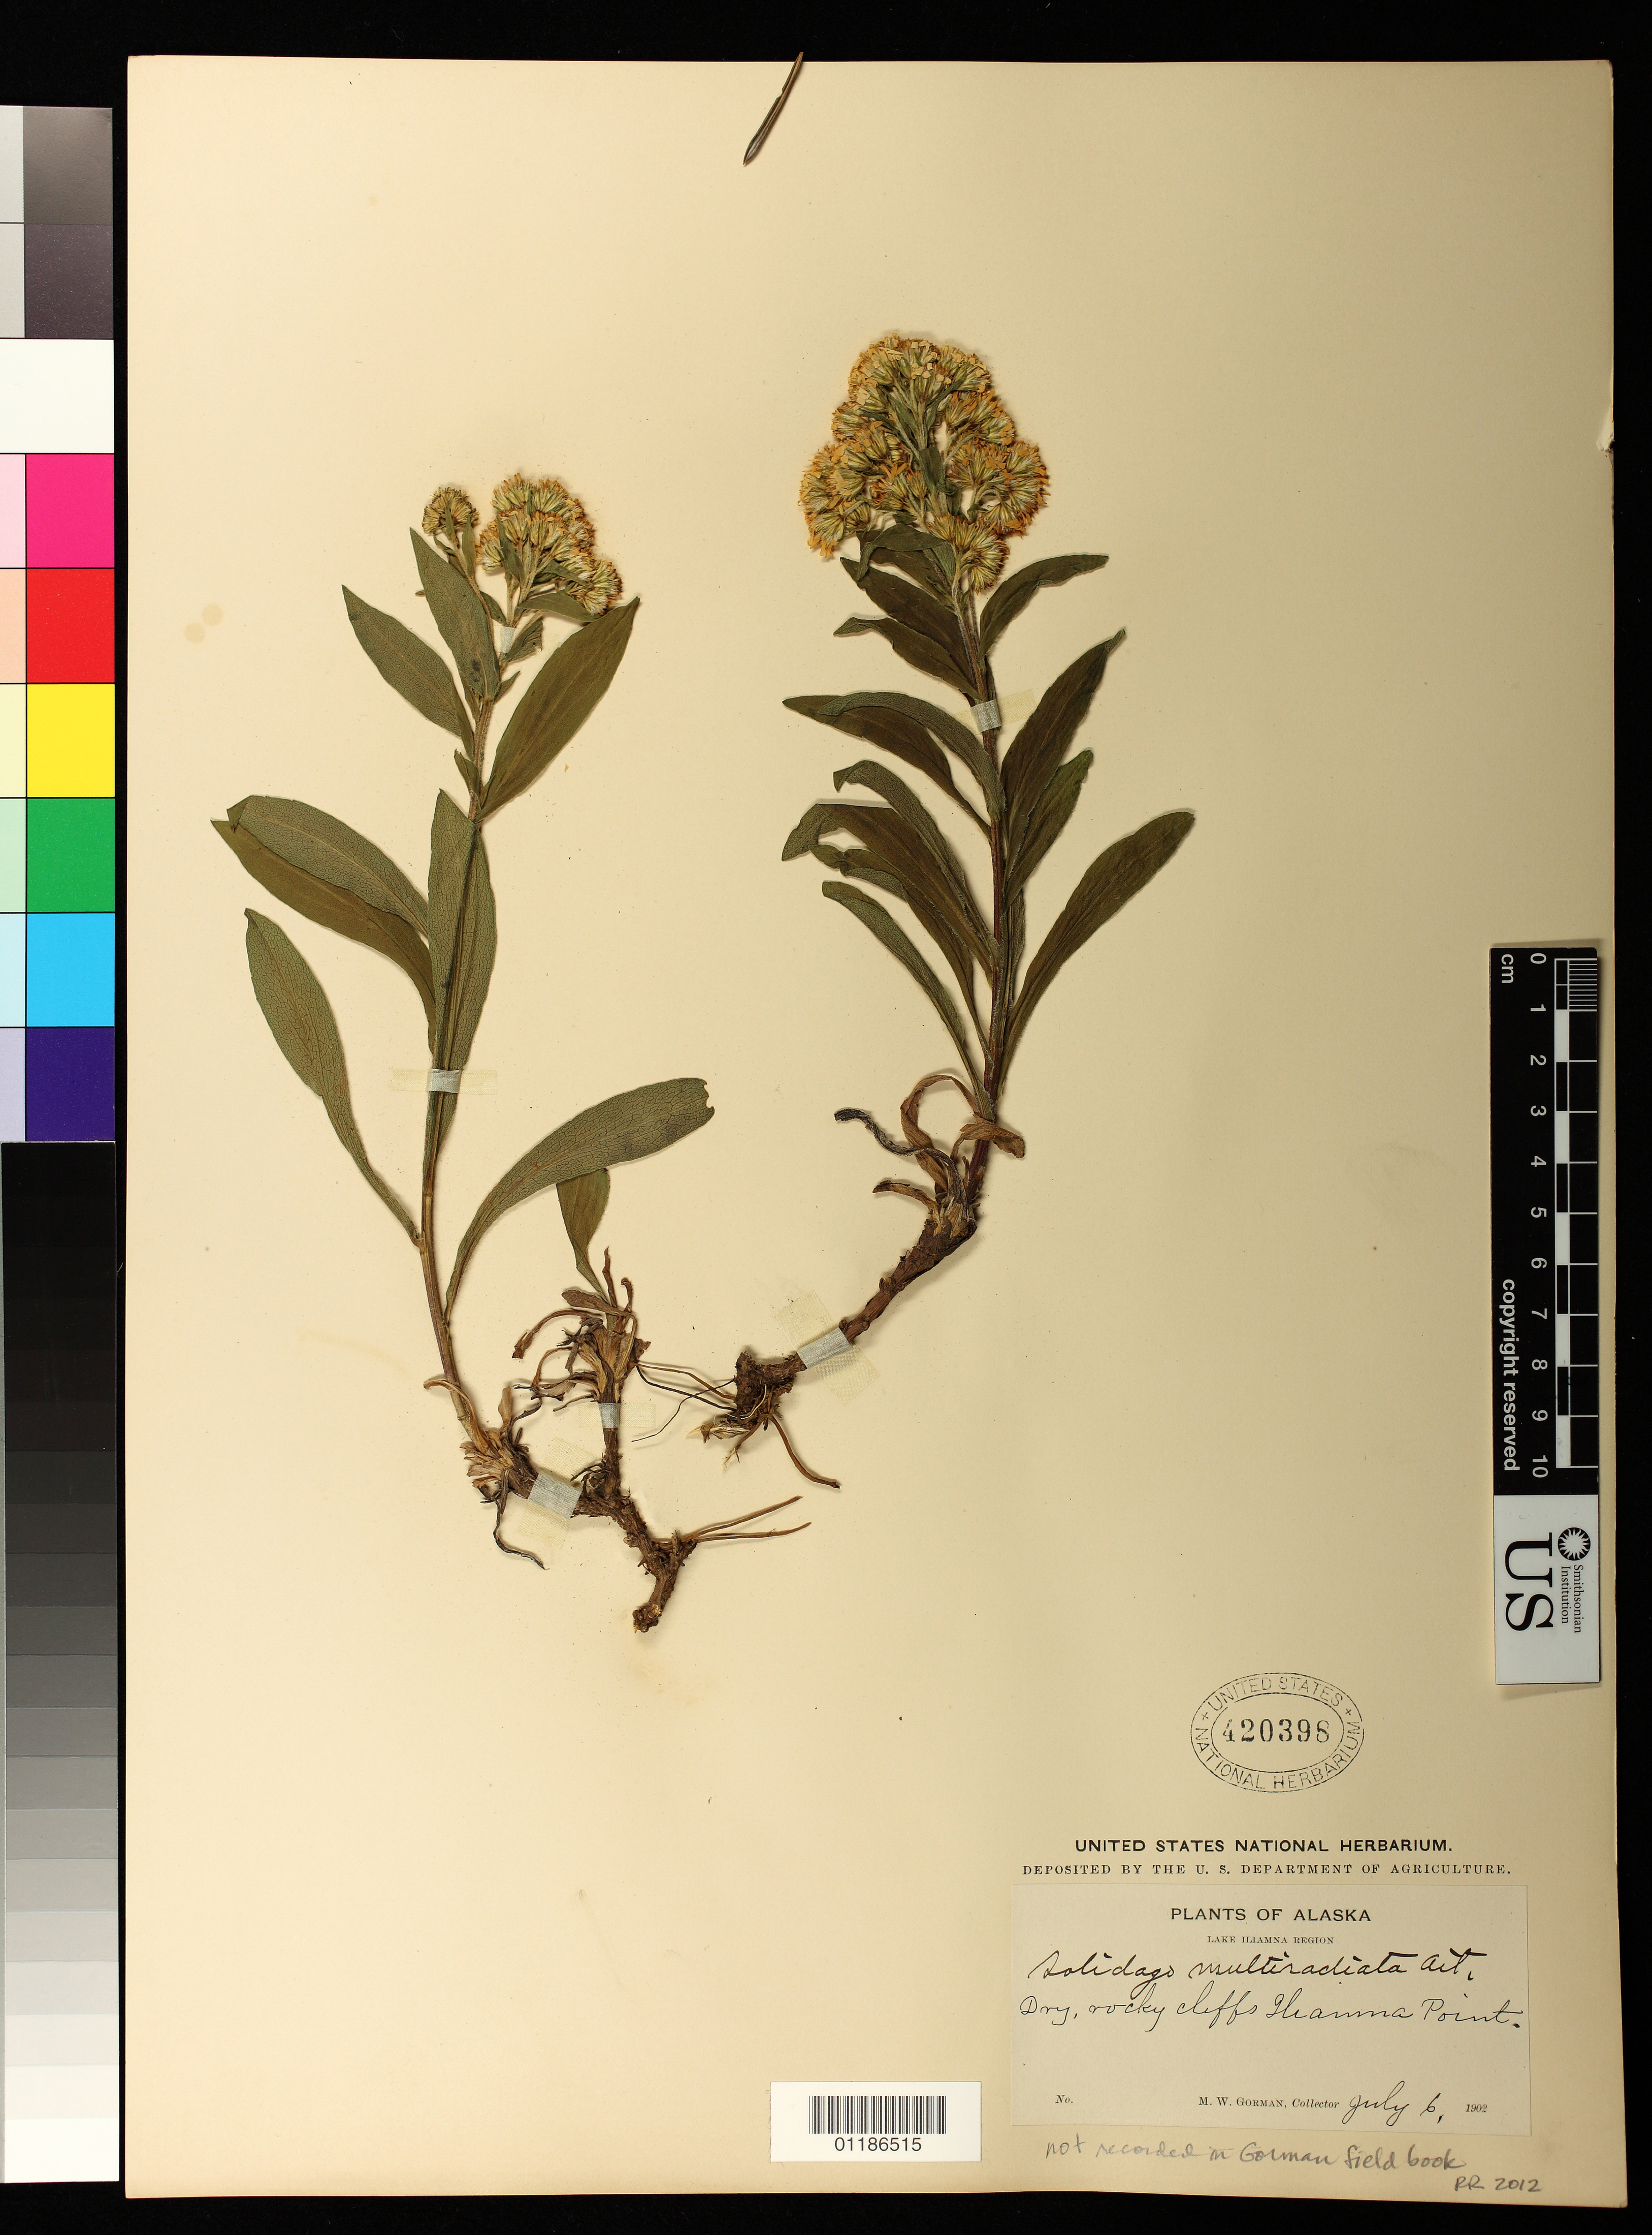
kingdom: Plantae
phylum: Tracheophyta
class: Magnoliopsida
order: Asterales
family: Asteraceae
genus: Solidago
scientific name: Solidago multiradiata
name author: Aiton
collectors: M. W. Gorman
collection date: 1902-07-06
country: United States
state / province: Alaska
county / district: Lake and Peninsula Borough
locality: Dry, rocky cliffs Iliamna Point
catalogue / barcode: US 420398